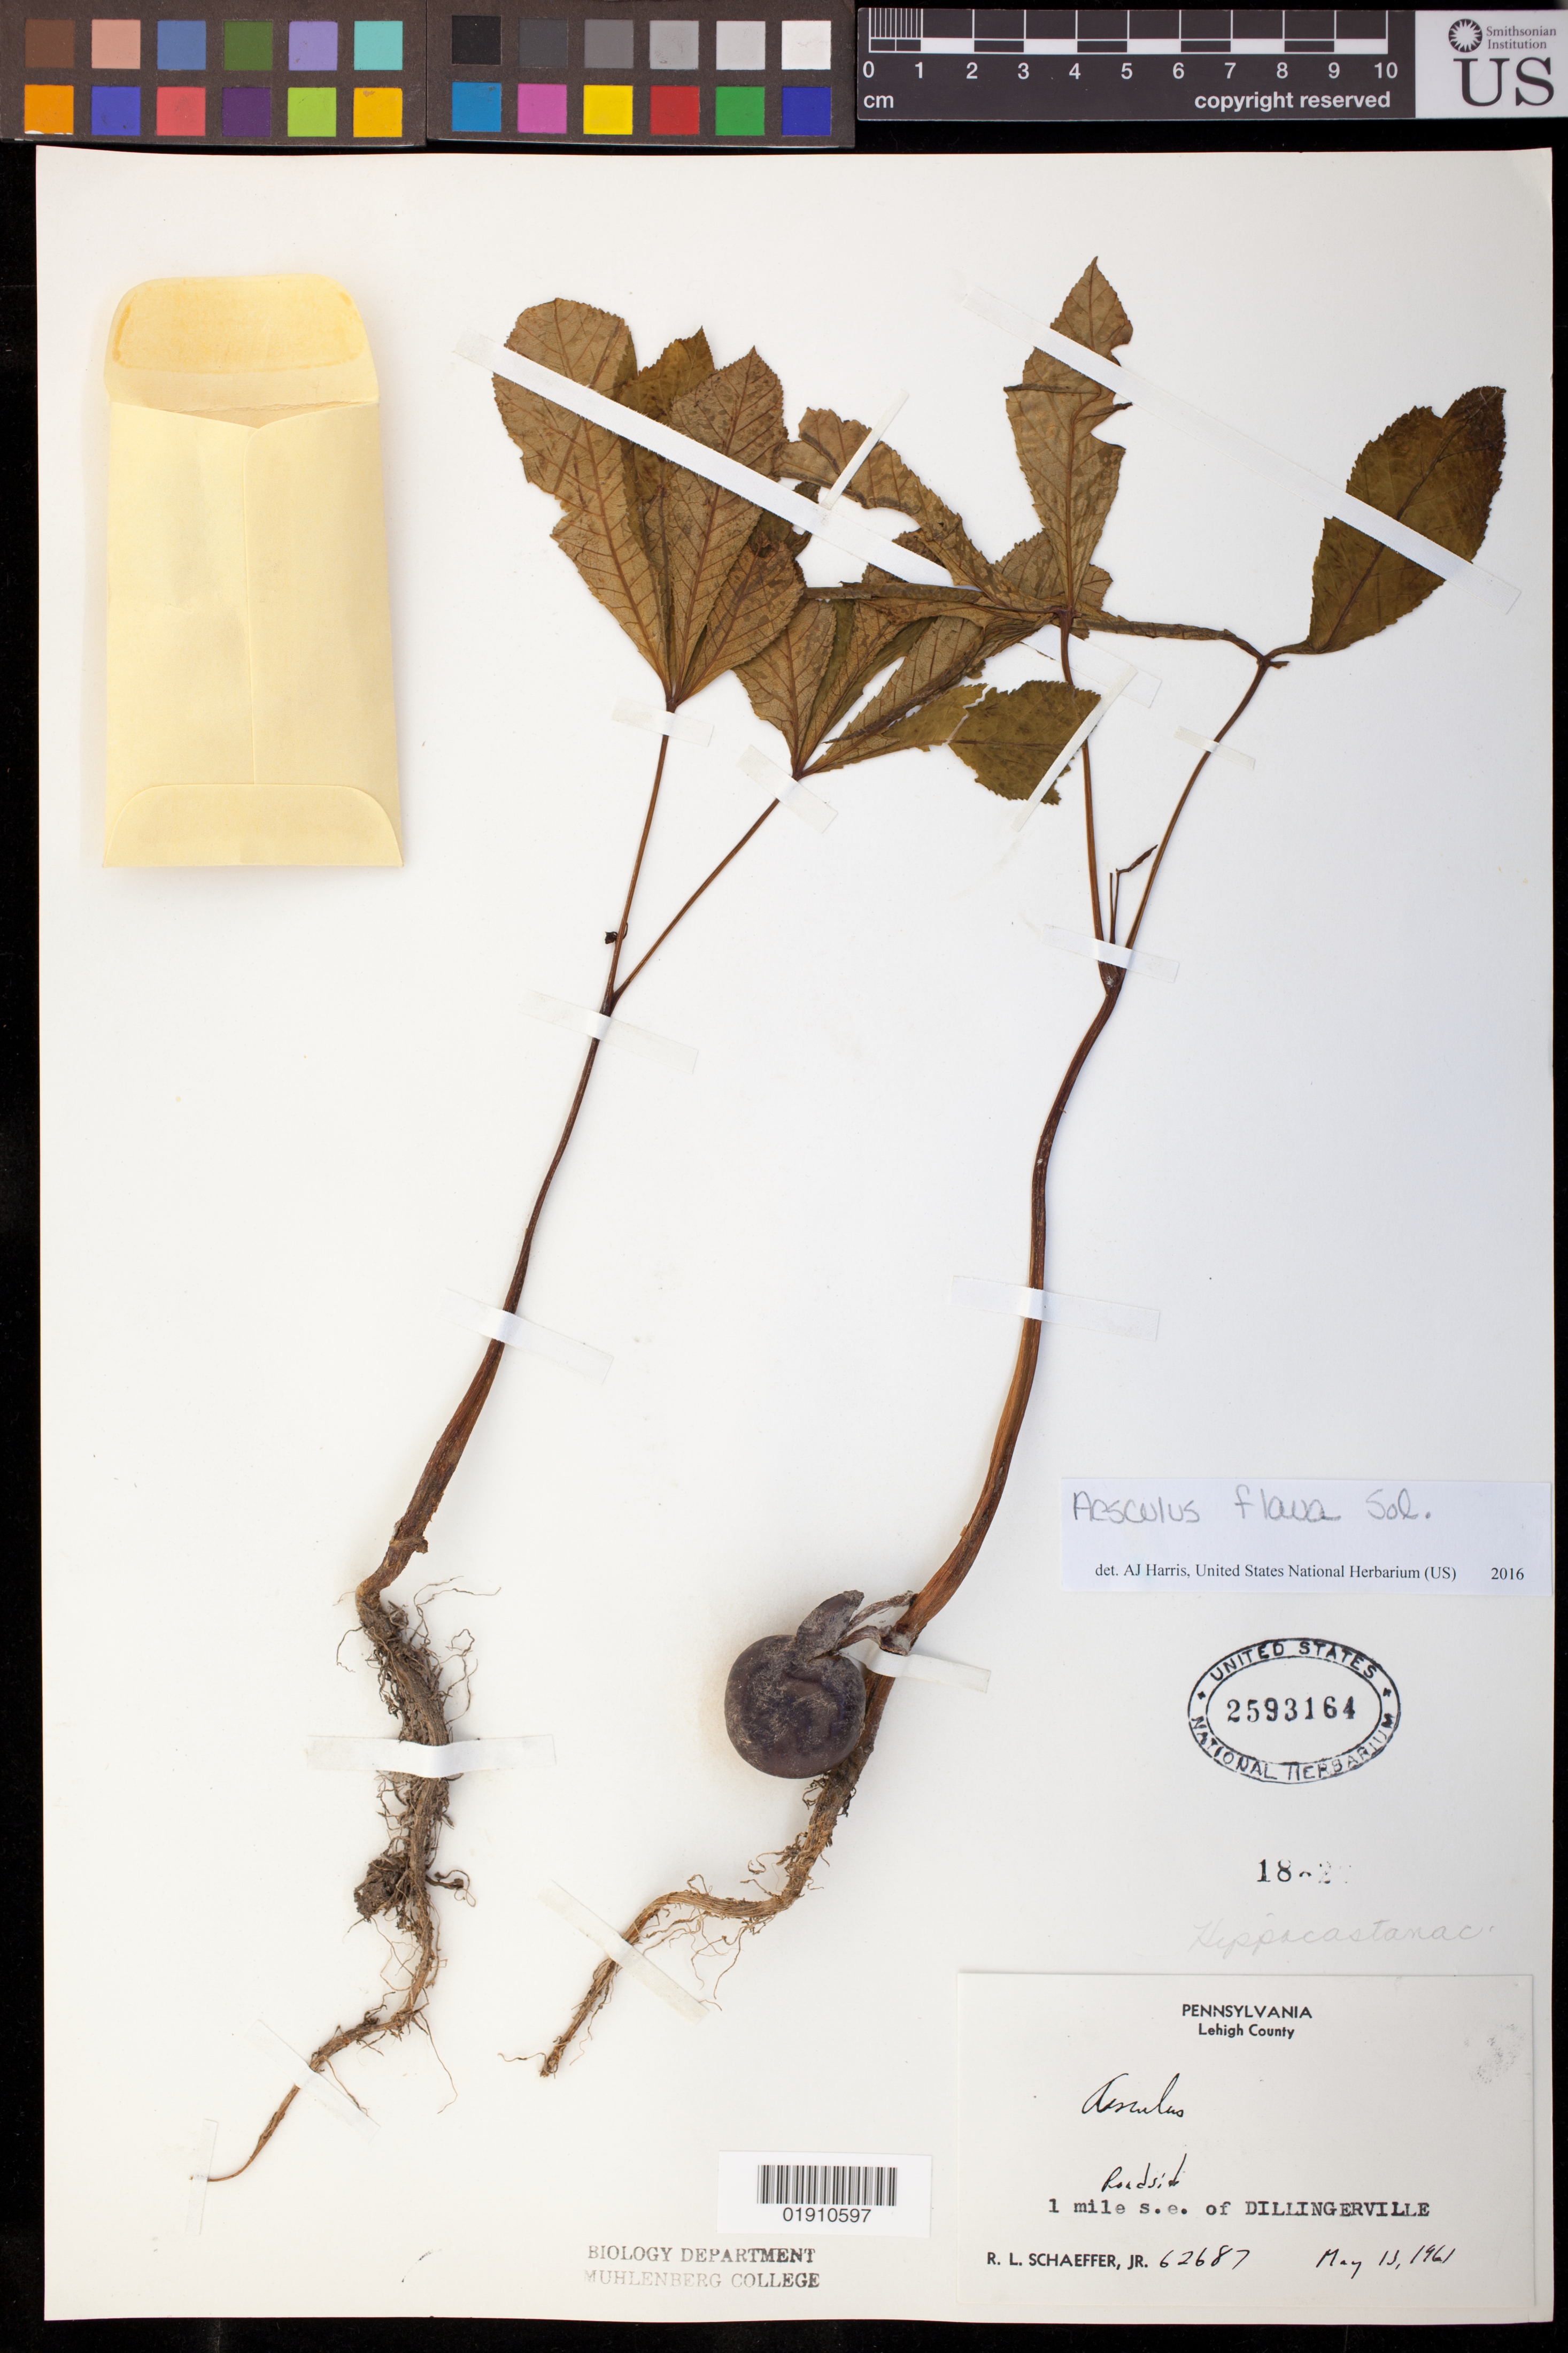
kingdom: Plantae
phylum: Tracheophyta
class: Magnoliopsida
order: Sapindales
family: Sapindaceae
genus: Aesculus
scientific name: Aesculus flava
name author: Sol.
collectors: R. L. Schaeffer Jr.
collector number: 62687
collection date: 1961-05-13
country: United States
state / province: Pennsylvania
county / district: Lehigh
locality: Roadside 1 mile S.E. of Dillingerville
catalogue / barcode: US 2593164